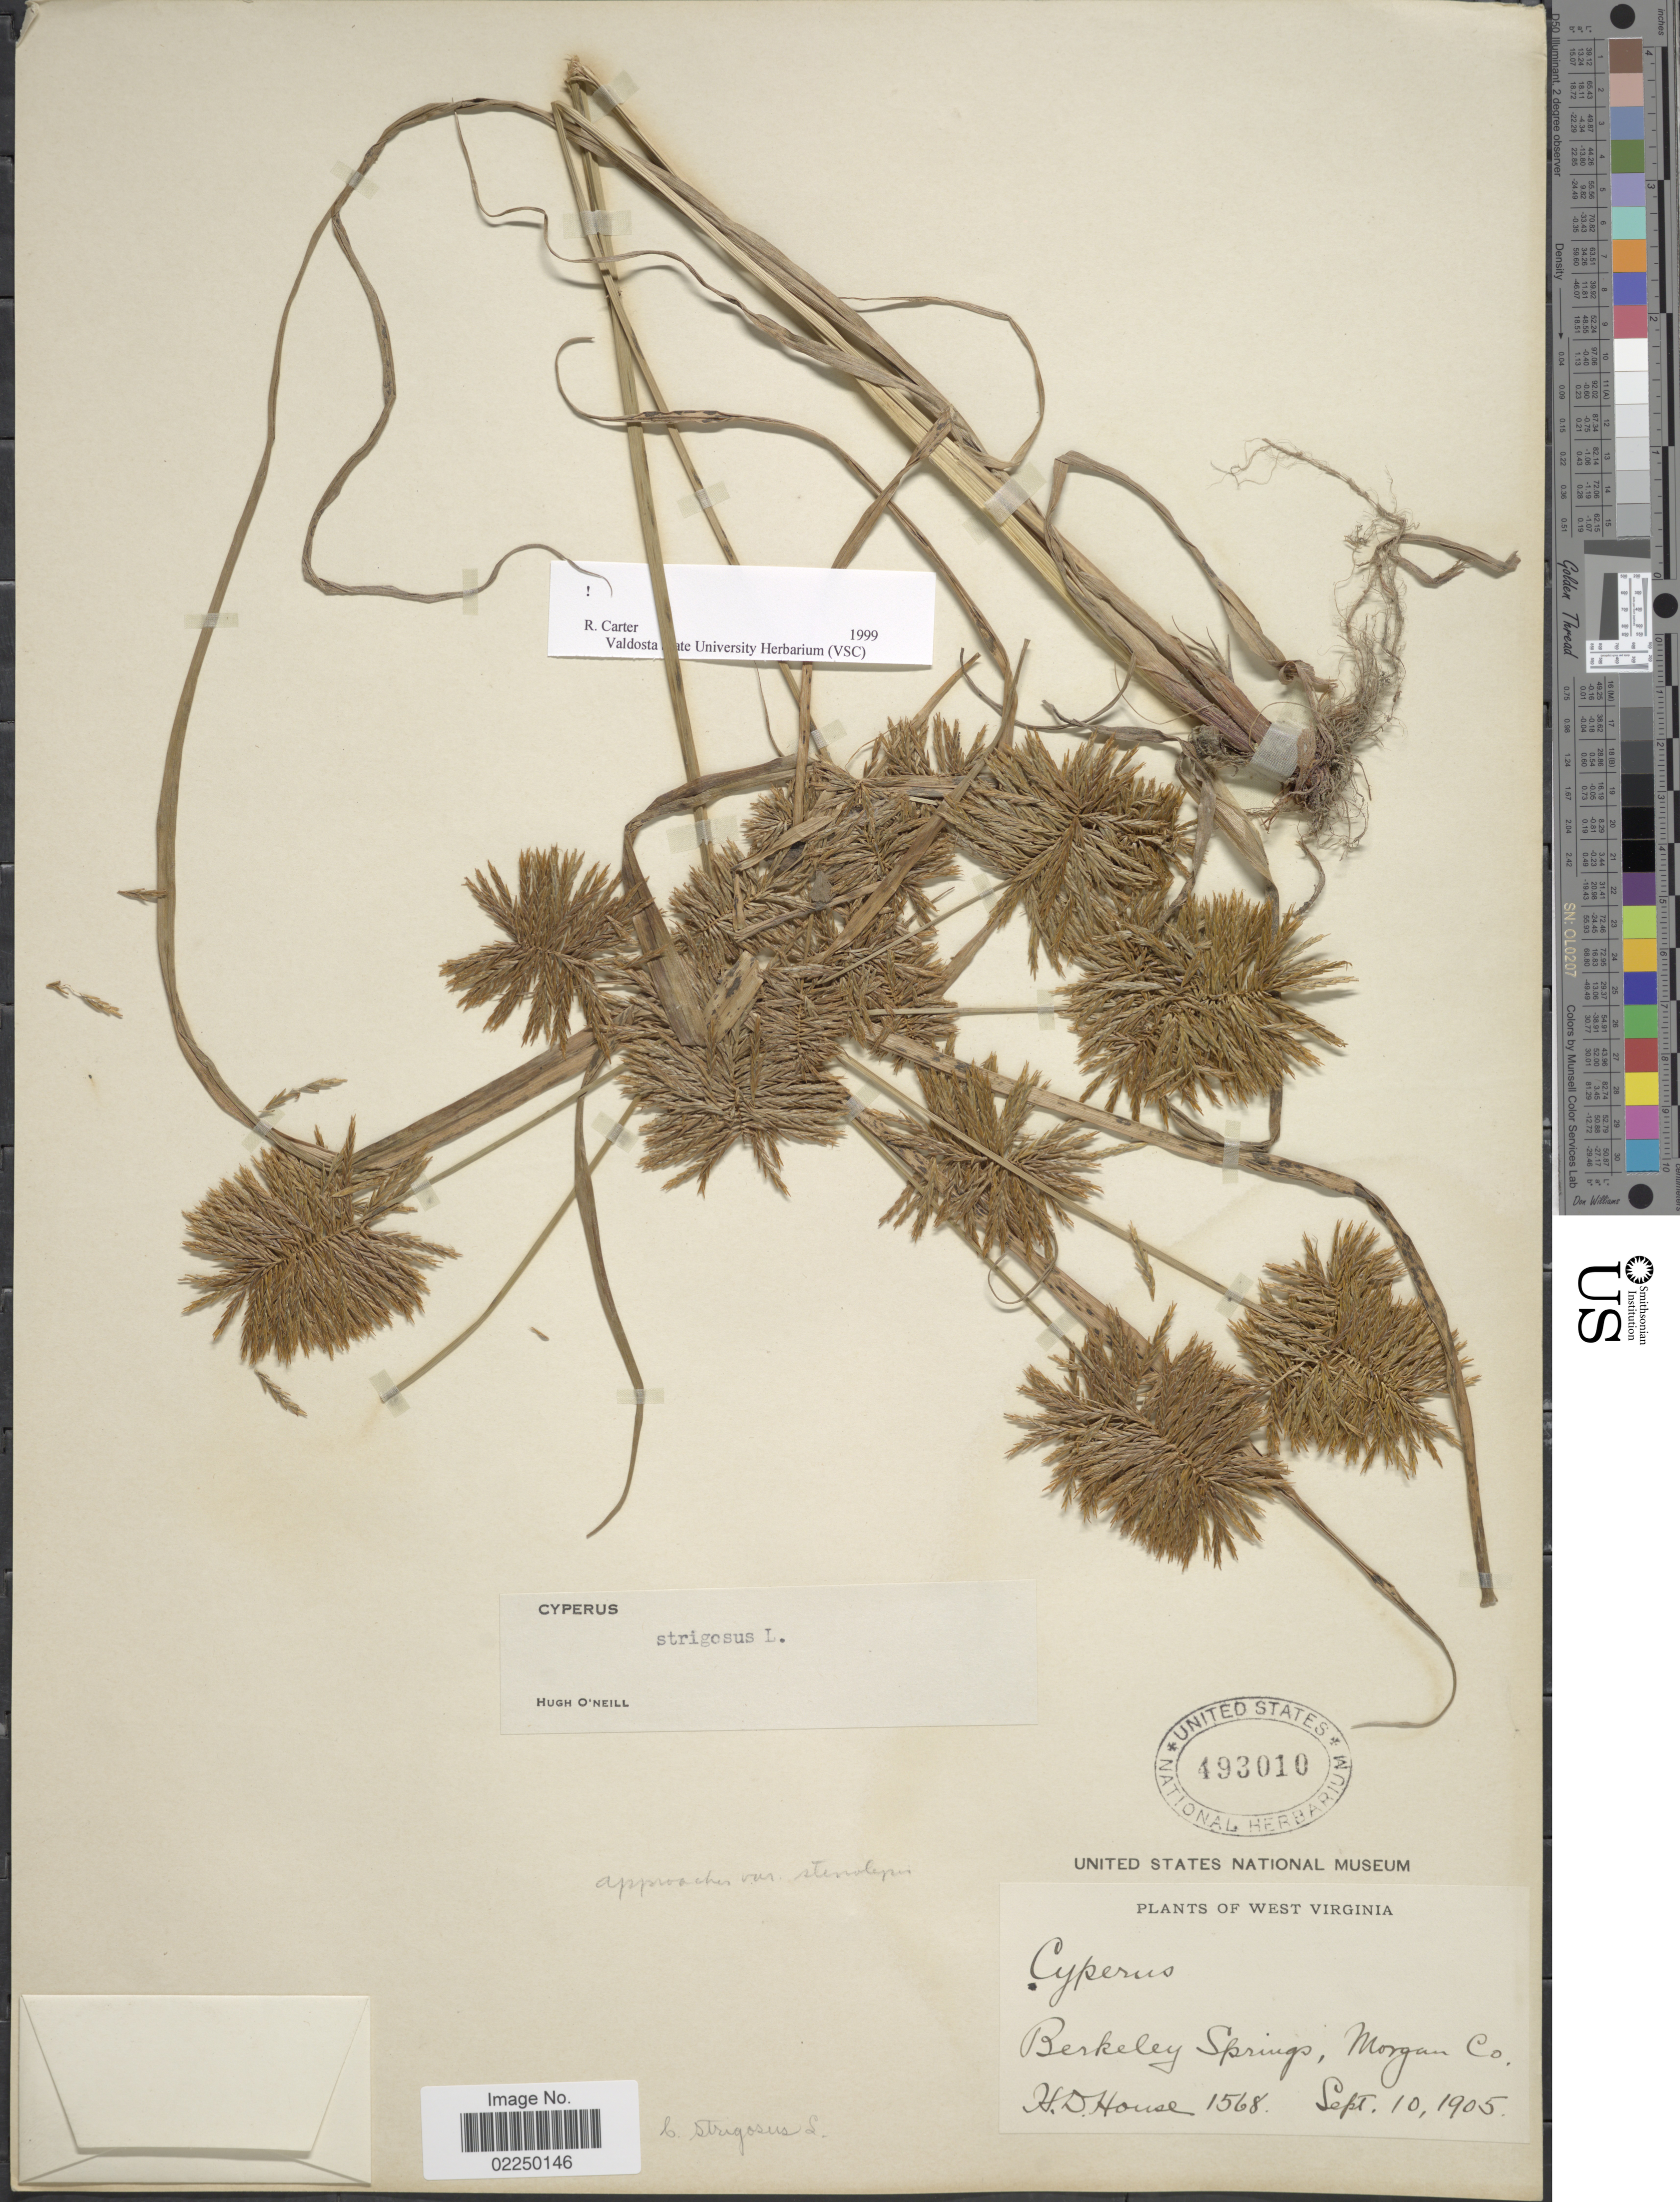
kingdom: Plantae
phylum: Tracheophyta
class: Liliopsida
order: Poales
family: Cyperaceae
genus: Cyperus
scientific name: Cyperus strigosus L.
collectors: H. D. House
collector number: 1568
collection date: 1905-09-10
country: United States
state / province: West Virginia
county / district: Morgan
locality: Berkeley Springs, Morgan Co.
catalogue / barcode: US 493010